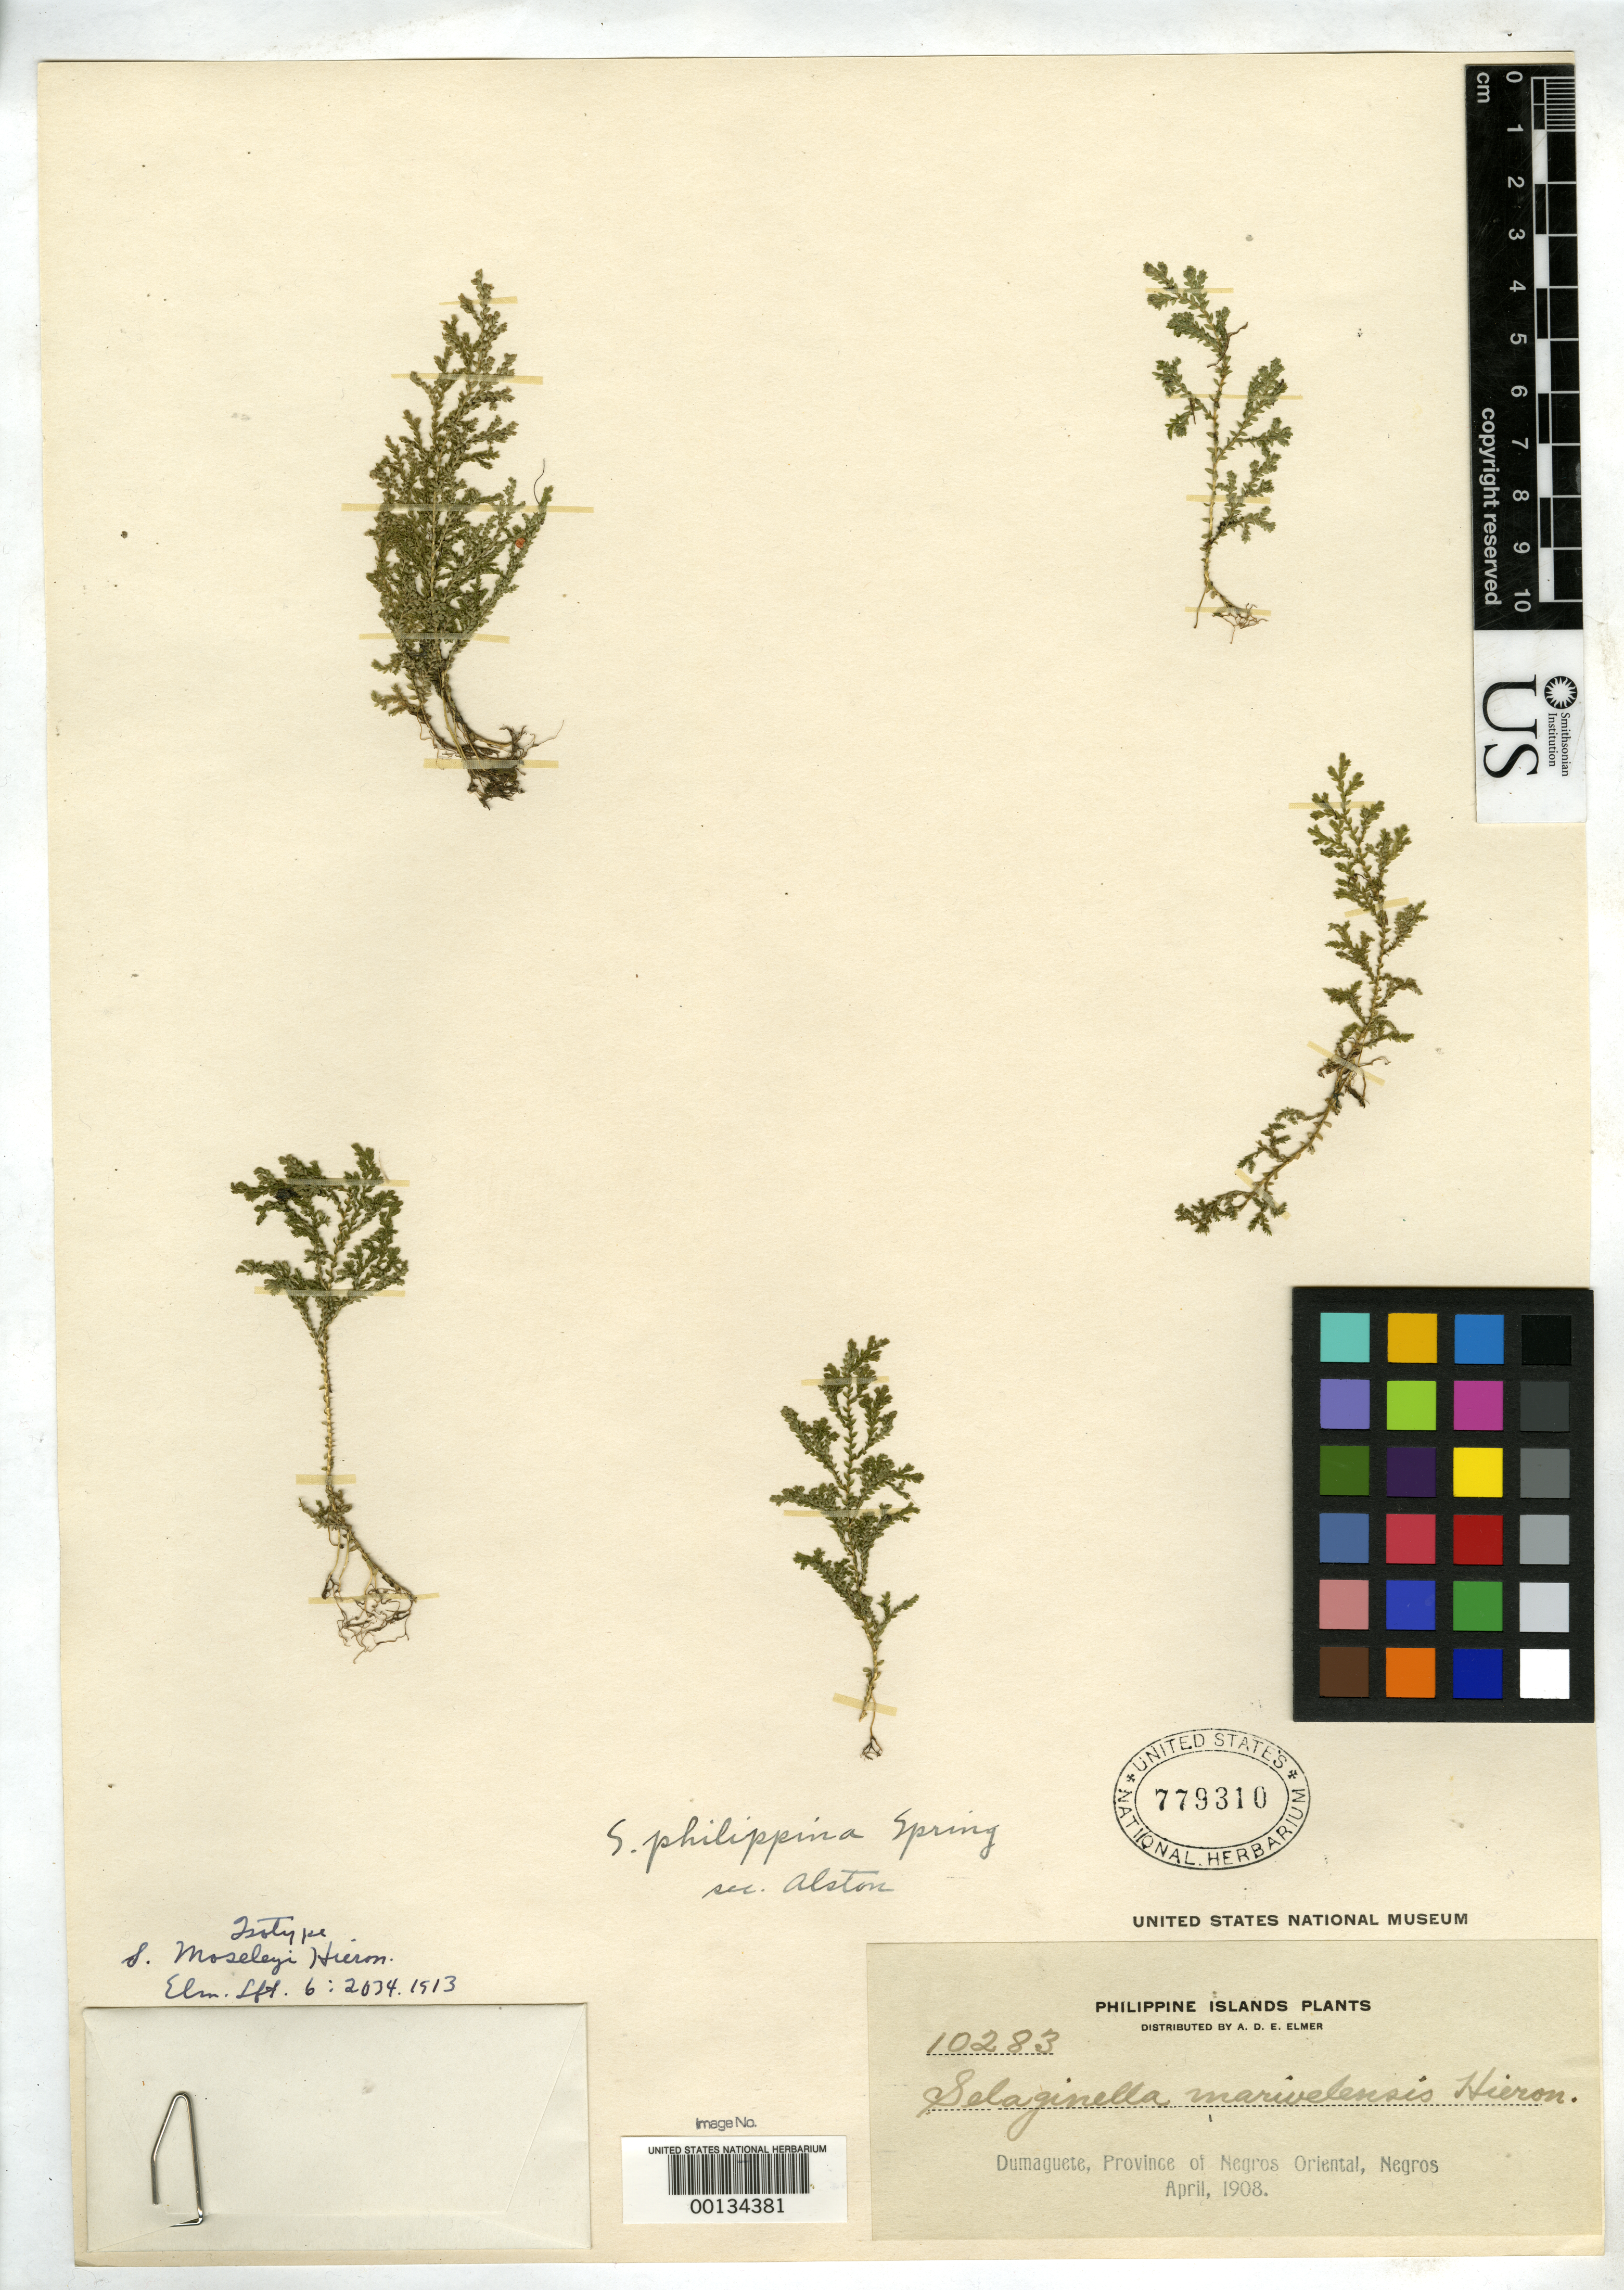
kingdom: Plantae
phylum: Tracheophyta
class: Lycopodiopsida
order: Selaginellales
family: Selaginellaceae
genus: Selaginella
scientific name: Selaginella moseleyi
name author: Hieron. in Elmer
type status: Isotype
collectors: A. D. E. Elmer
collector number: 10283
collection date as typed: Apr 1908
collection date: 1908-04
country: Philippines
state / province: Central Visayas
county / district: Negros Oriental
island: Negros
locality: Dumaquete.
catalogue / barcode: US 779310